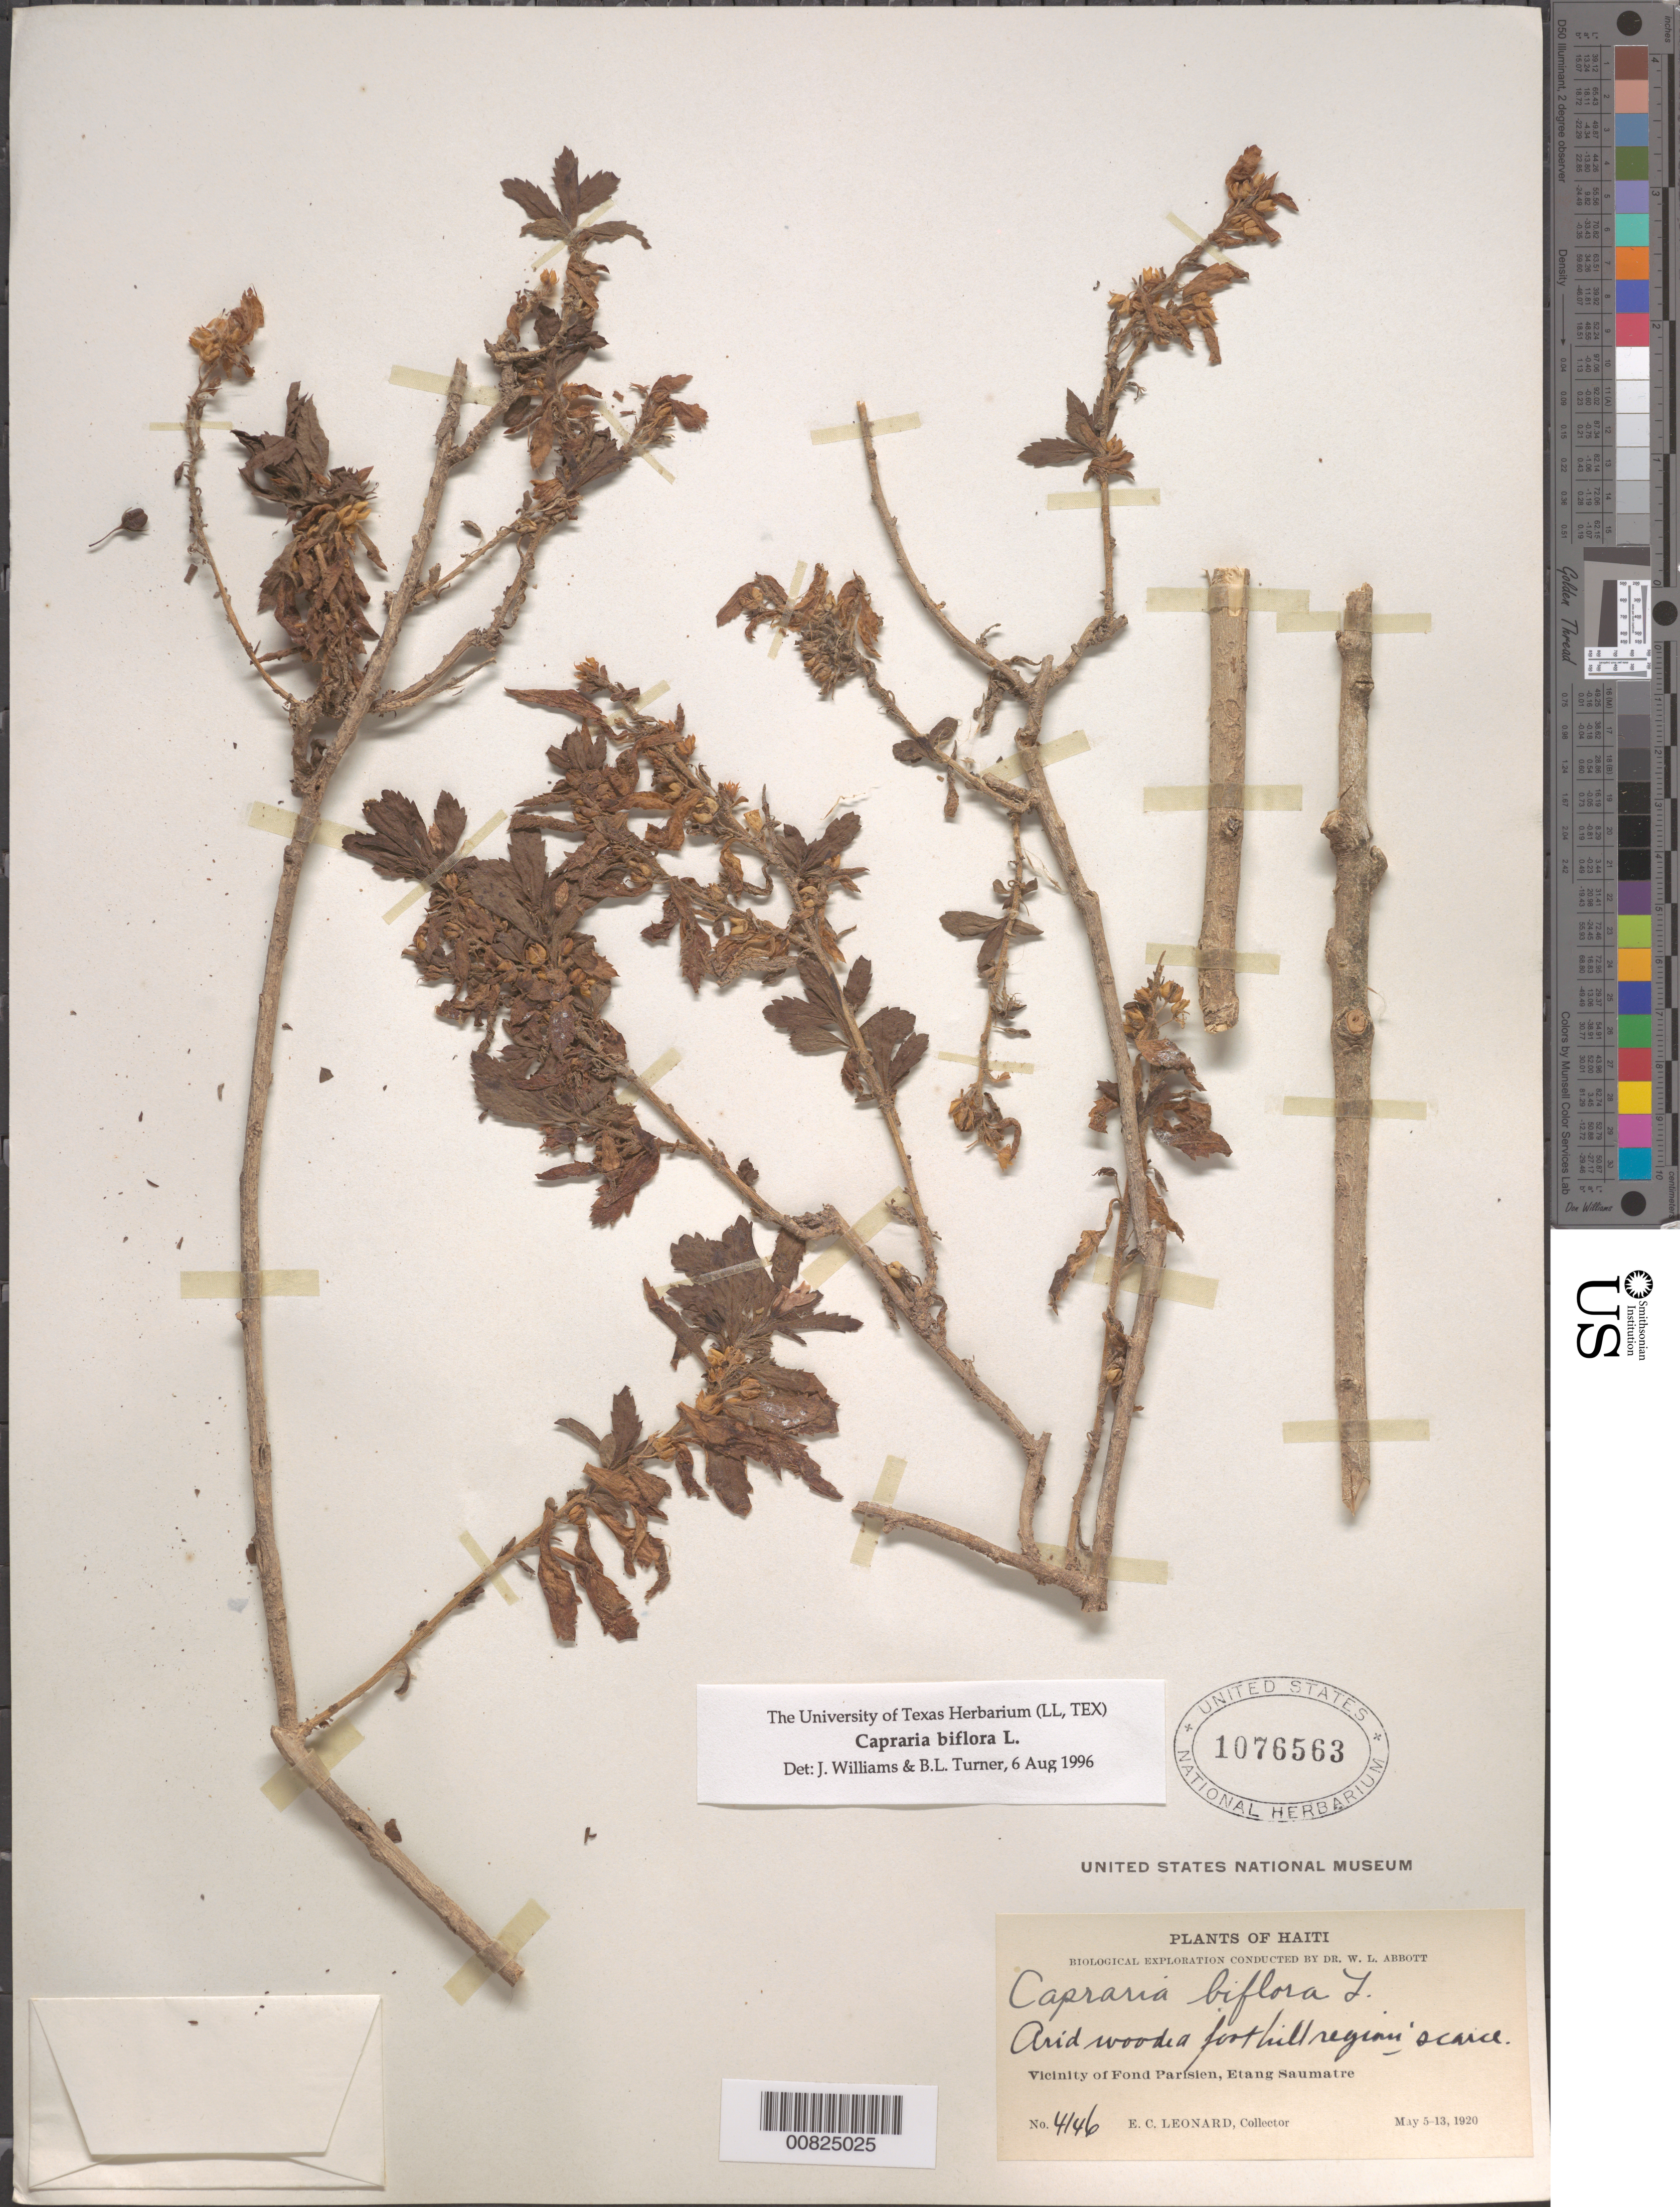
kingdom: Plantae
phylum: Tracheophyta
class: Magnoliopsida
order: Lamiales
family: Scrophulariaceae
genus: Capraria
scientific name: Capraria biflora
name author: L.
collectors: E. C. Leonard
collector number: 4146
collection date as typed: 05 May 1920 to 13 May 1920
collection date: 1920-05-05/1920-05-13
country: Haiti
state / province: Ouest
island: Hispaniola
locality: Vicinity of Fond Parisien, Etang Saumatre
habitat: Arid wooded foothill region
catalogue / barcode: US 1076563